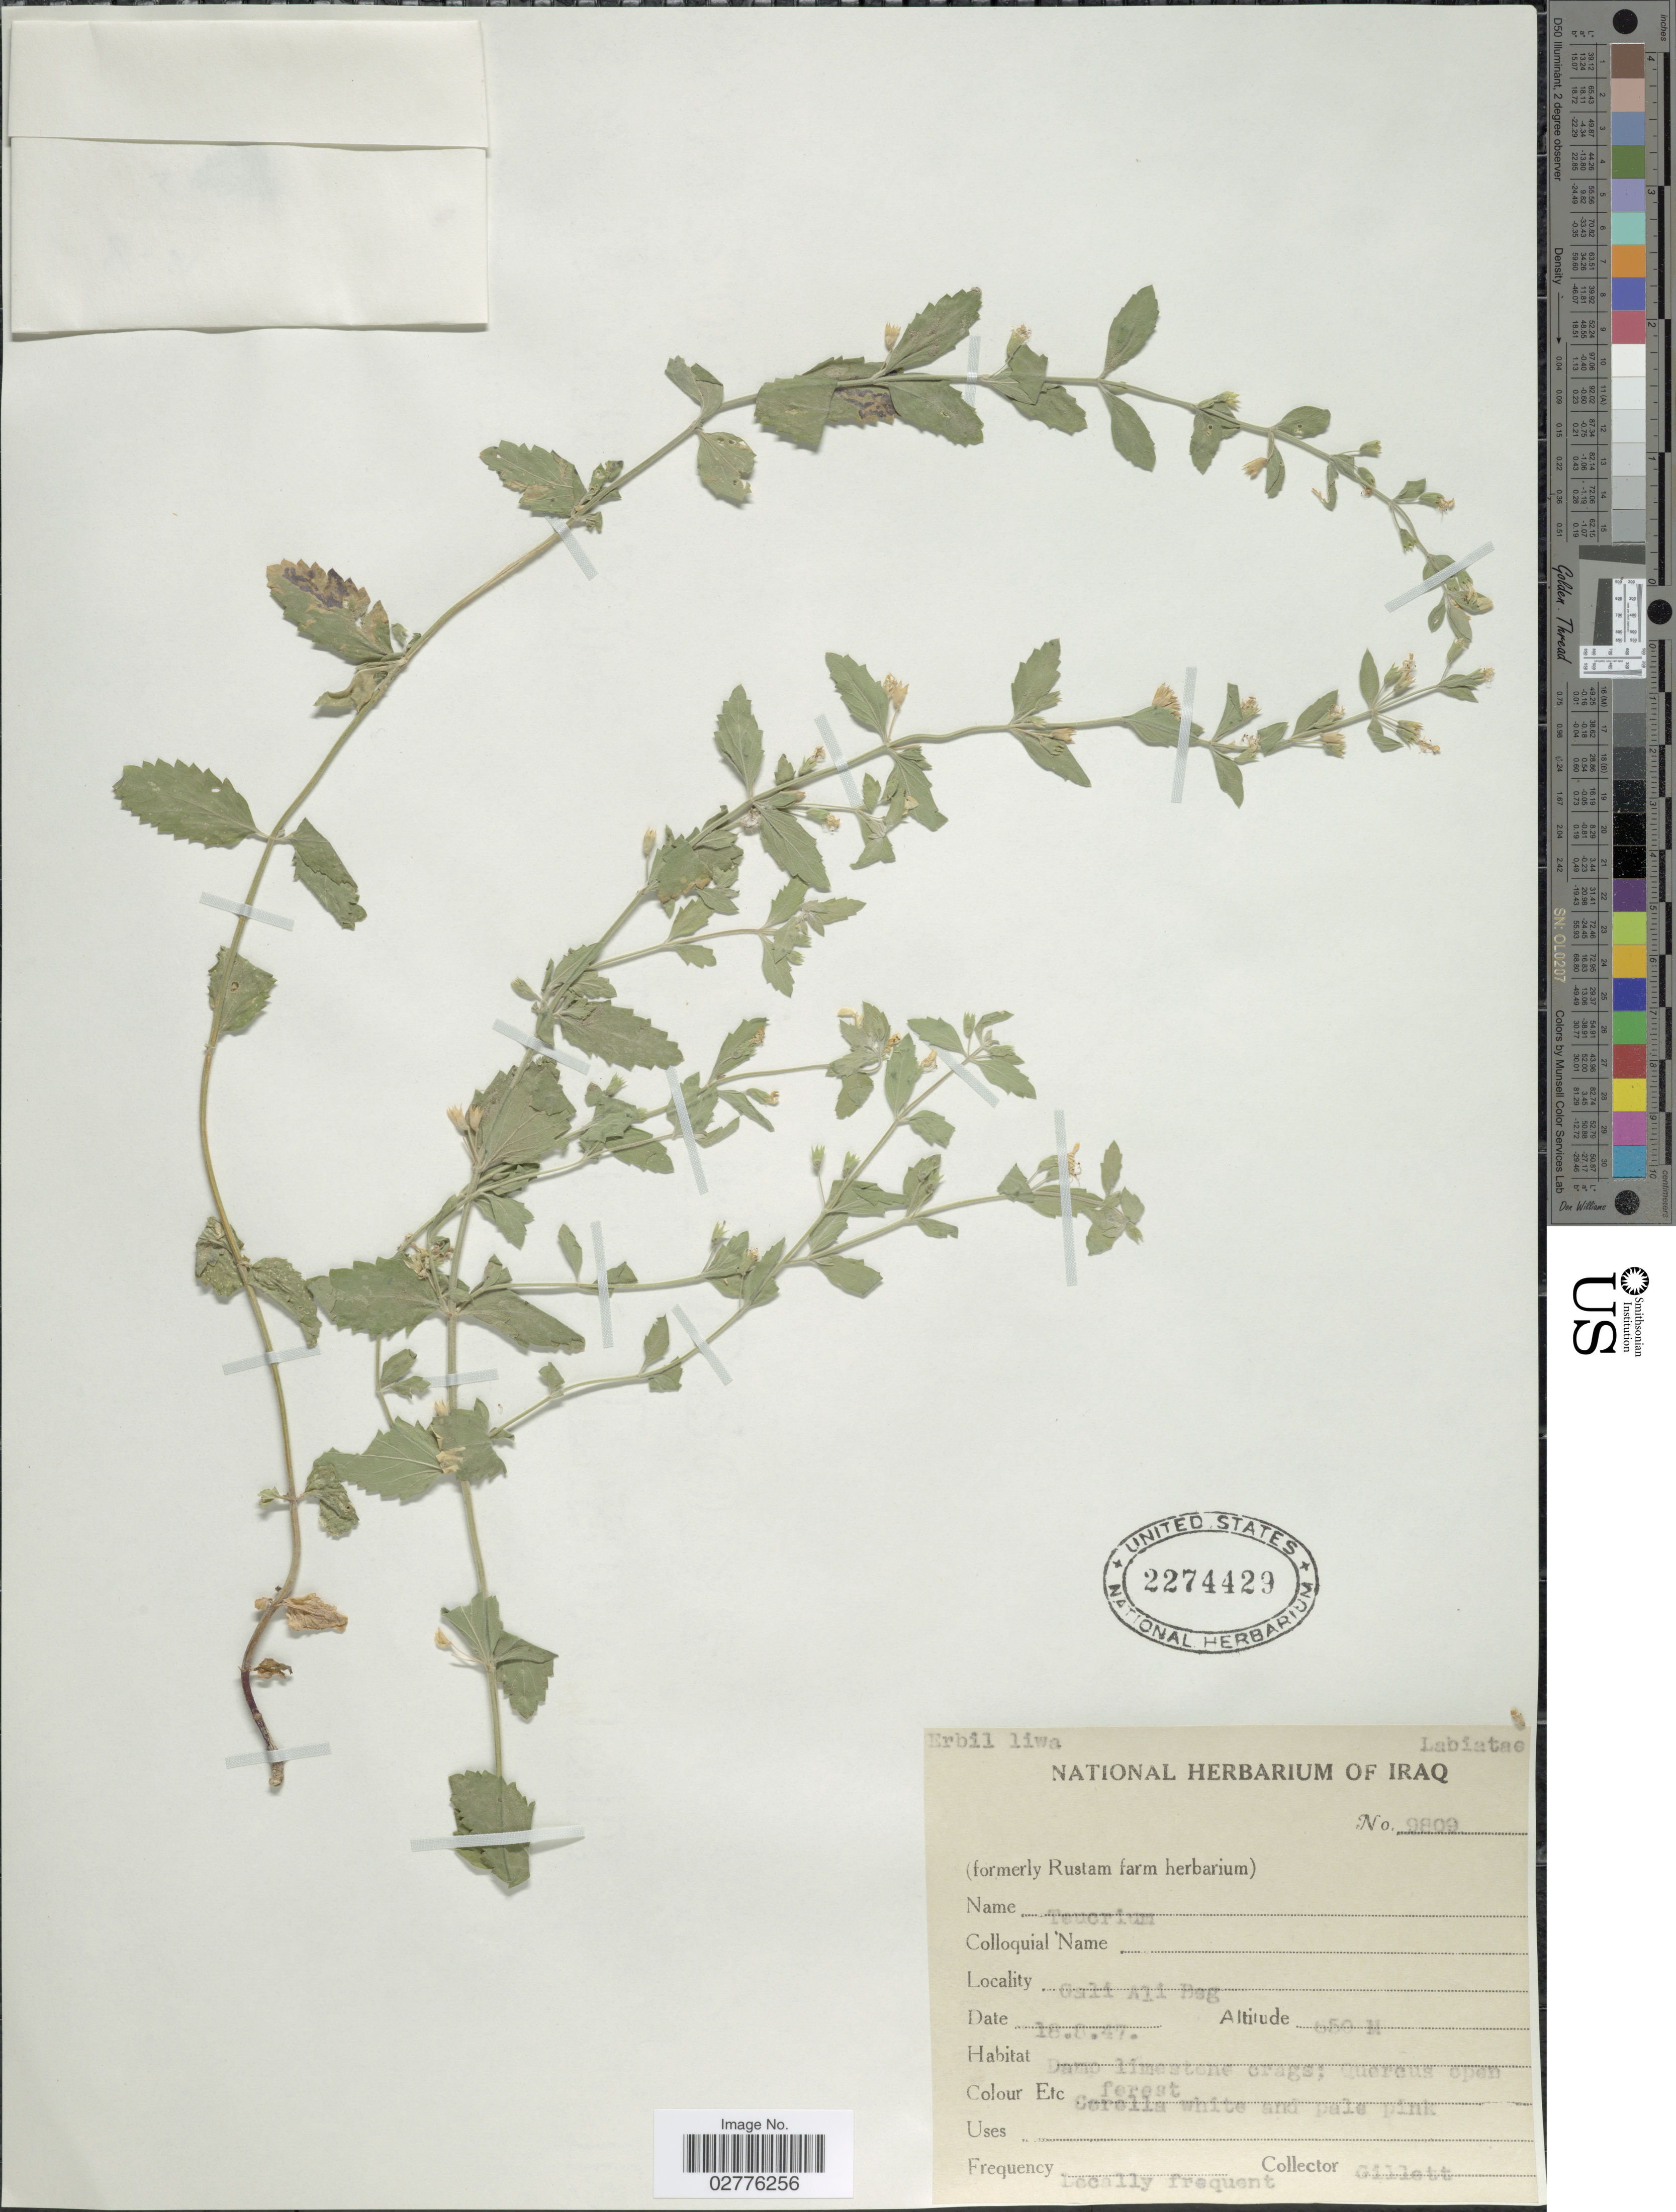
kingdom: Plantae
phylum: Tracheophyta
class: Magnoliopsida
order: Lamiales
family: Lamiaceae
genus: Teucrium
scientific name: Teucrium sp.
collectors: Gillett, --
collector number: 9809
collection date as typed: Transcribed d/m/y: 18/8/47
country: Iraq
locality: Gali Ali Beg, Erbil liwa.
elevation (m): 650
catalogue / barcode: US 2274429